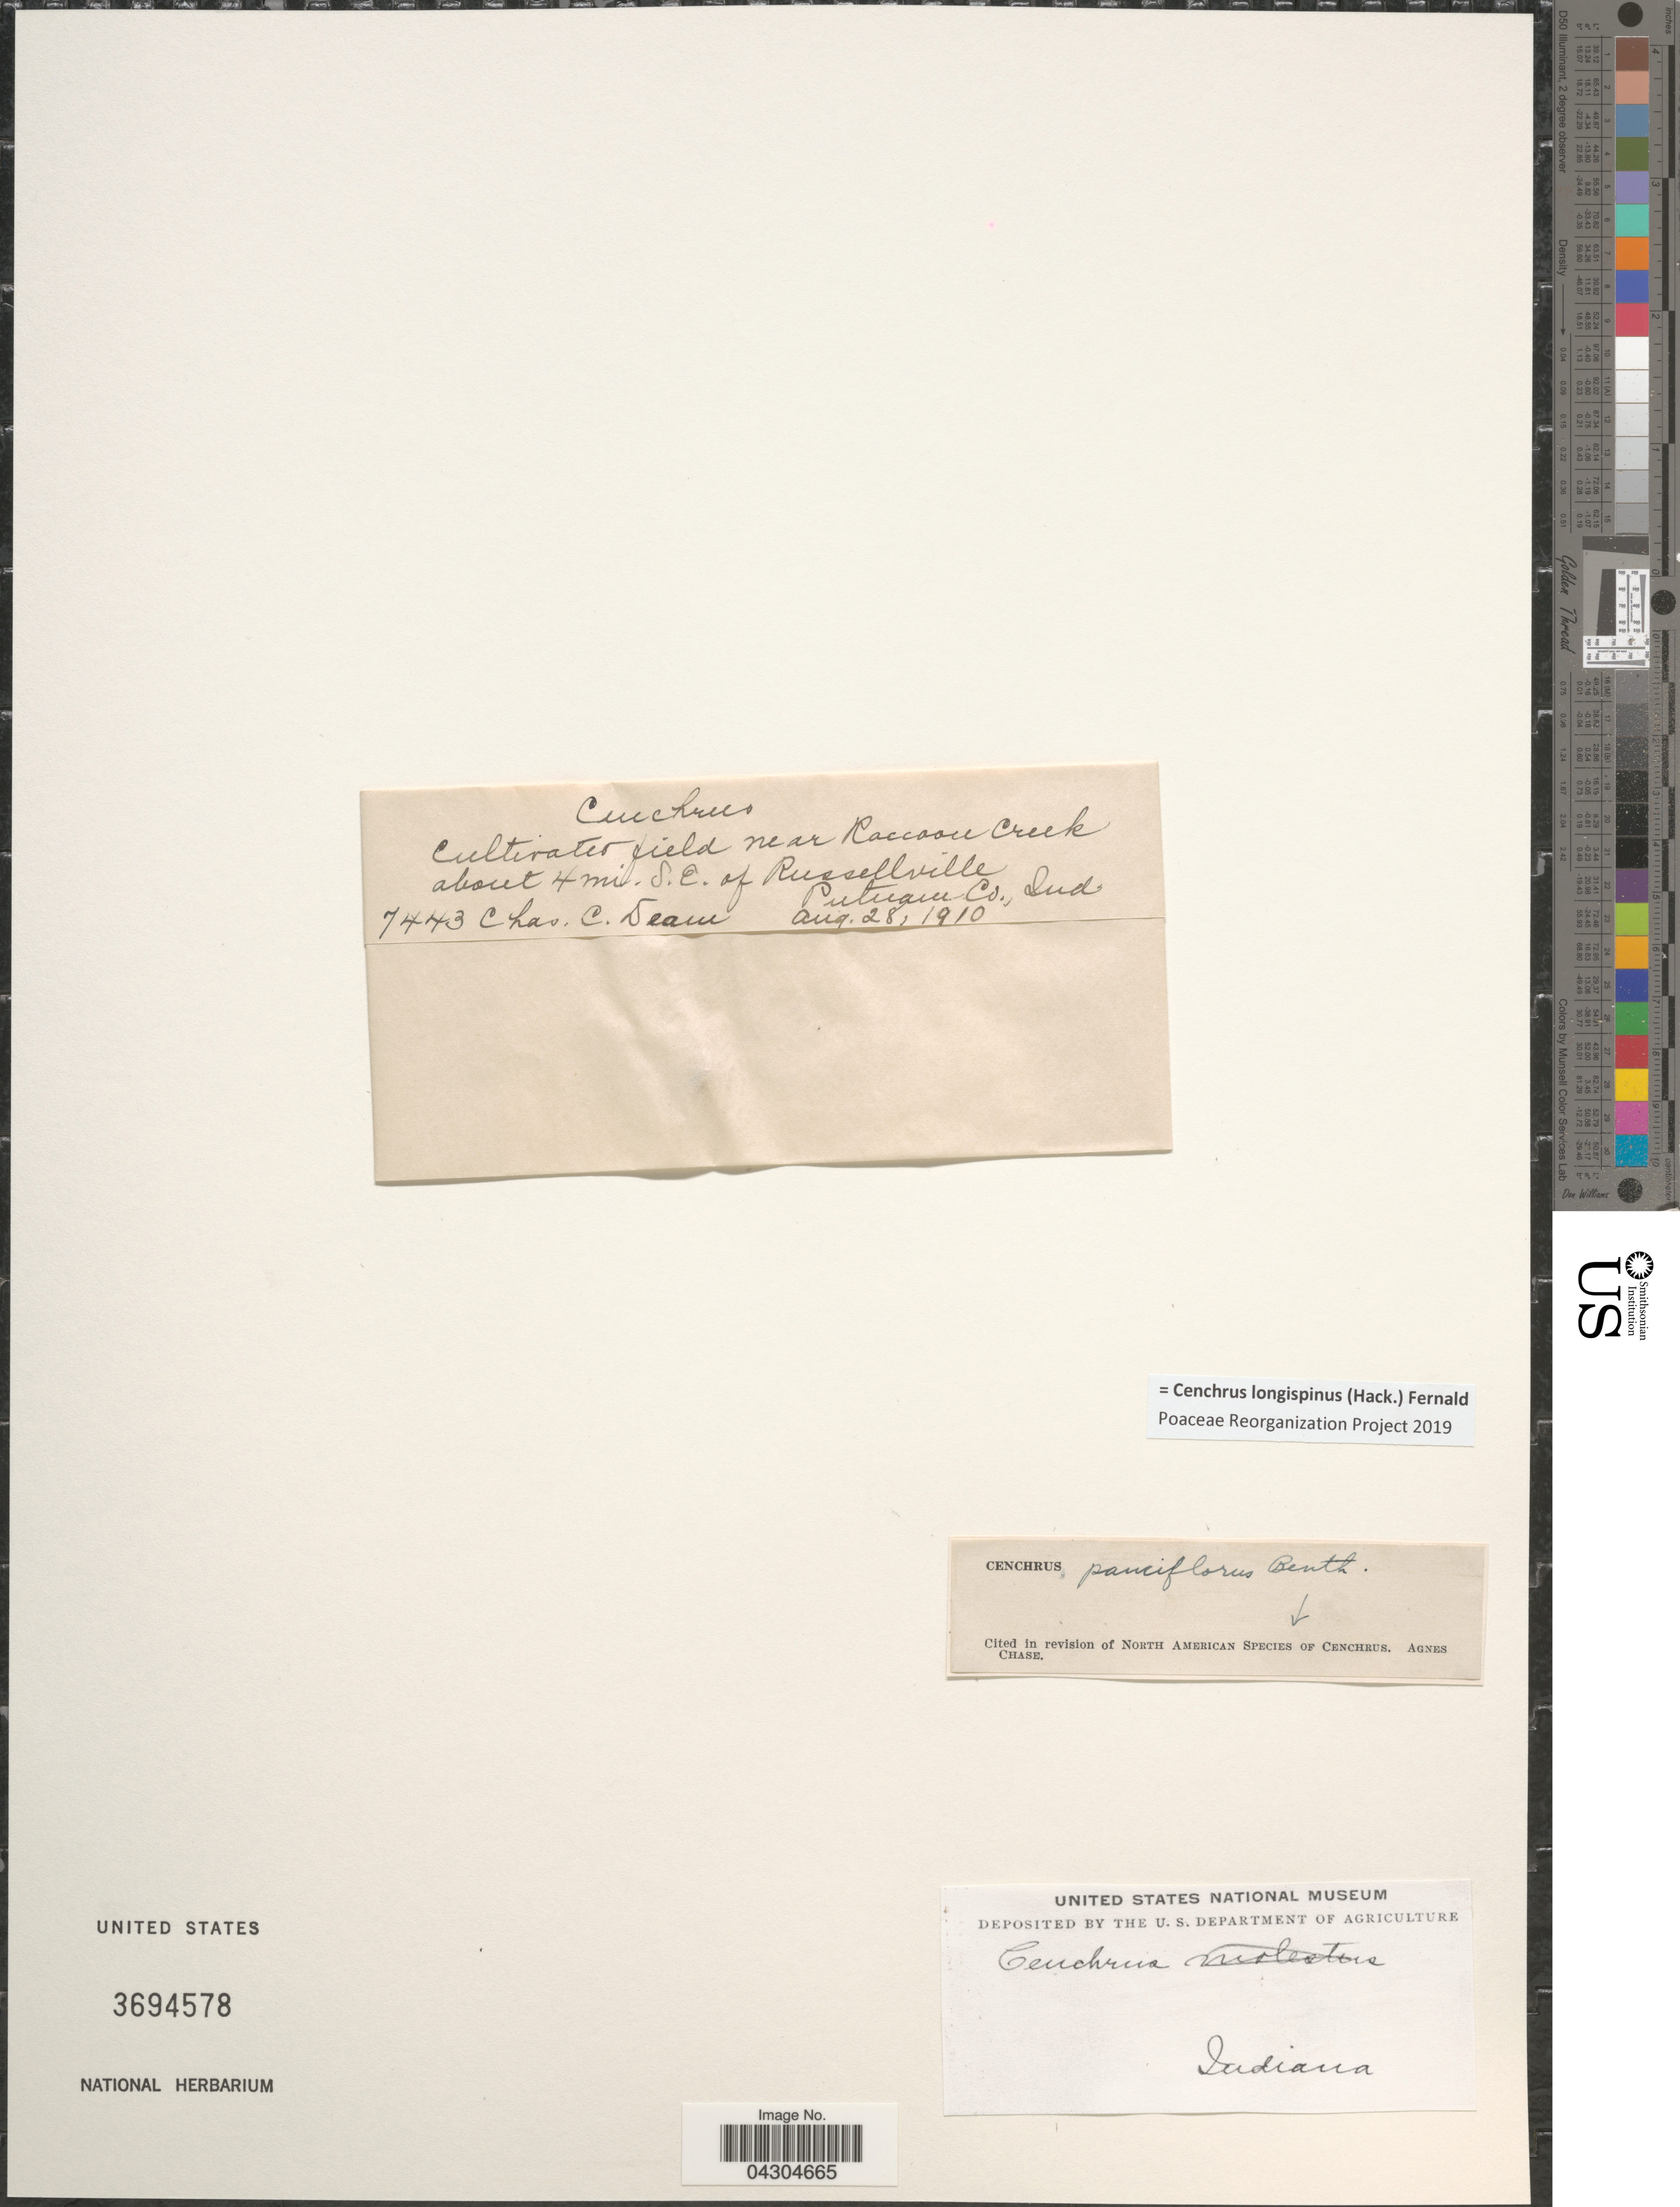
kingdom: Plantae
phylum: Tracheophyta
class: Liliopsida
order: Poales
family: Poaceae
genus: Cenchrus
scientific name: Cenchrus longispinus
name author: (Hack.) Fernald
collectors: C. C. Deam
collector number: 7443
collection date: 1910-08-28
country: United States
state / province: Indiana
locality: Cultivated field near Raccoon Creek about 4 mi. S. E. of Russellville. Putnam Co.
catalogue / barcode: US 3694578